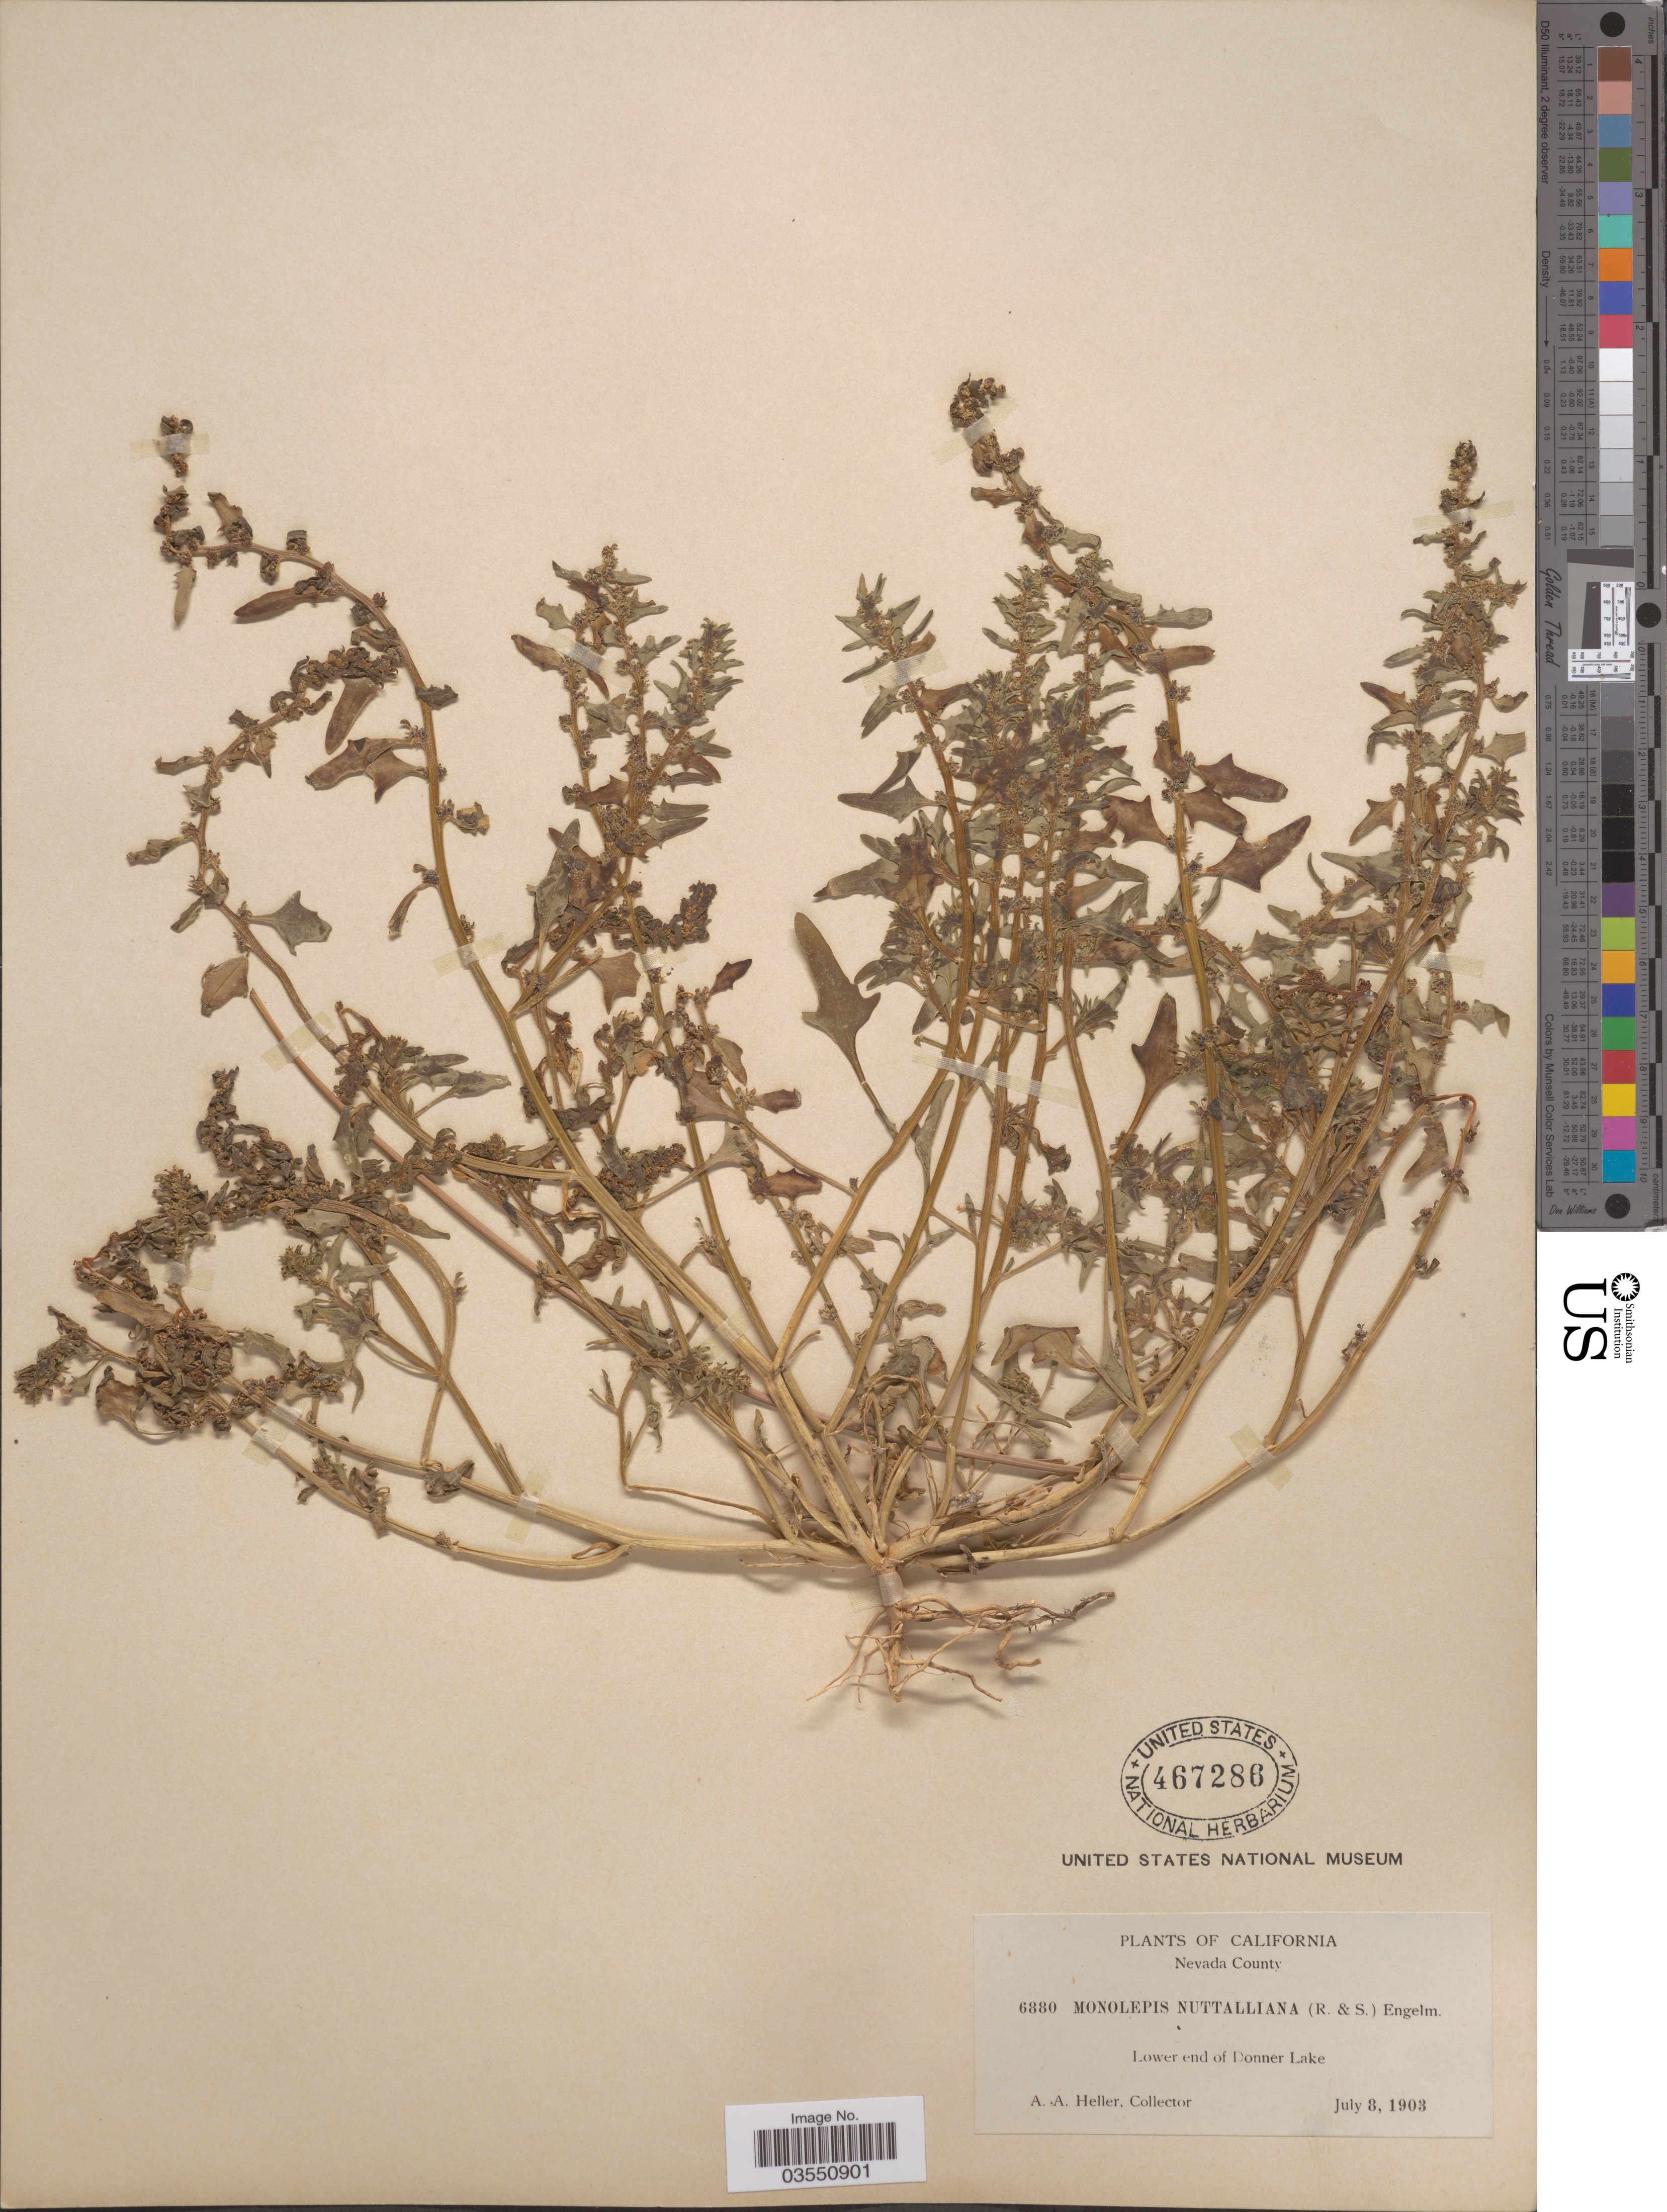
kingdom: Plantae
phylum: Tracheophyta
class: Magnoliopsida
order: Caryophyllales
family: Amaranthaceae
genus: Blitum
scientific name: Blitum nuttallianum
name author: Schult.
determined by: U.S. National Herbarium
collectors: A. A. Heller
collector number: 6880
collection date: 1903-07-08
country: United States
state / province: California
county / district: Nevada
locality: Nevada County. Lower end of Donner Lake.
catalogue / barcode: US 467286